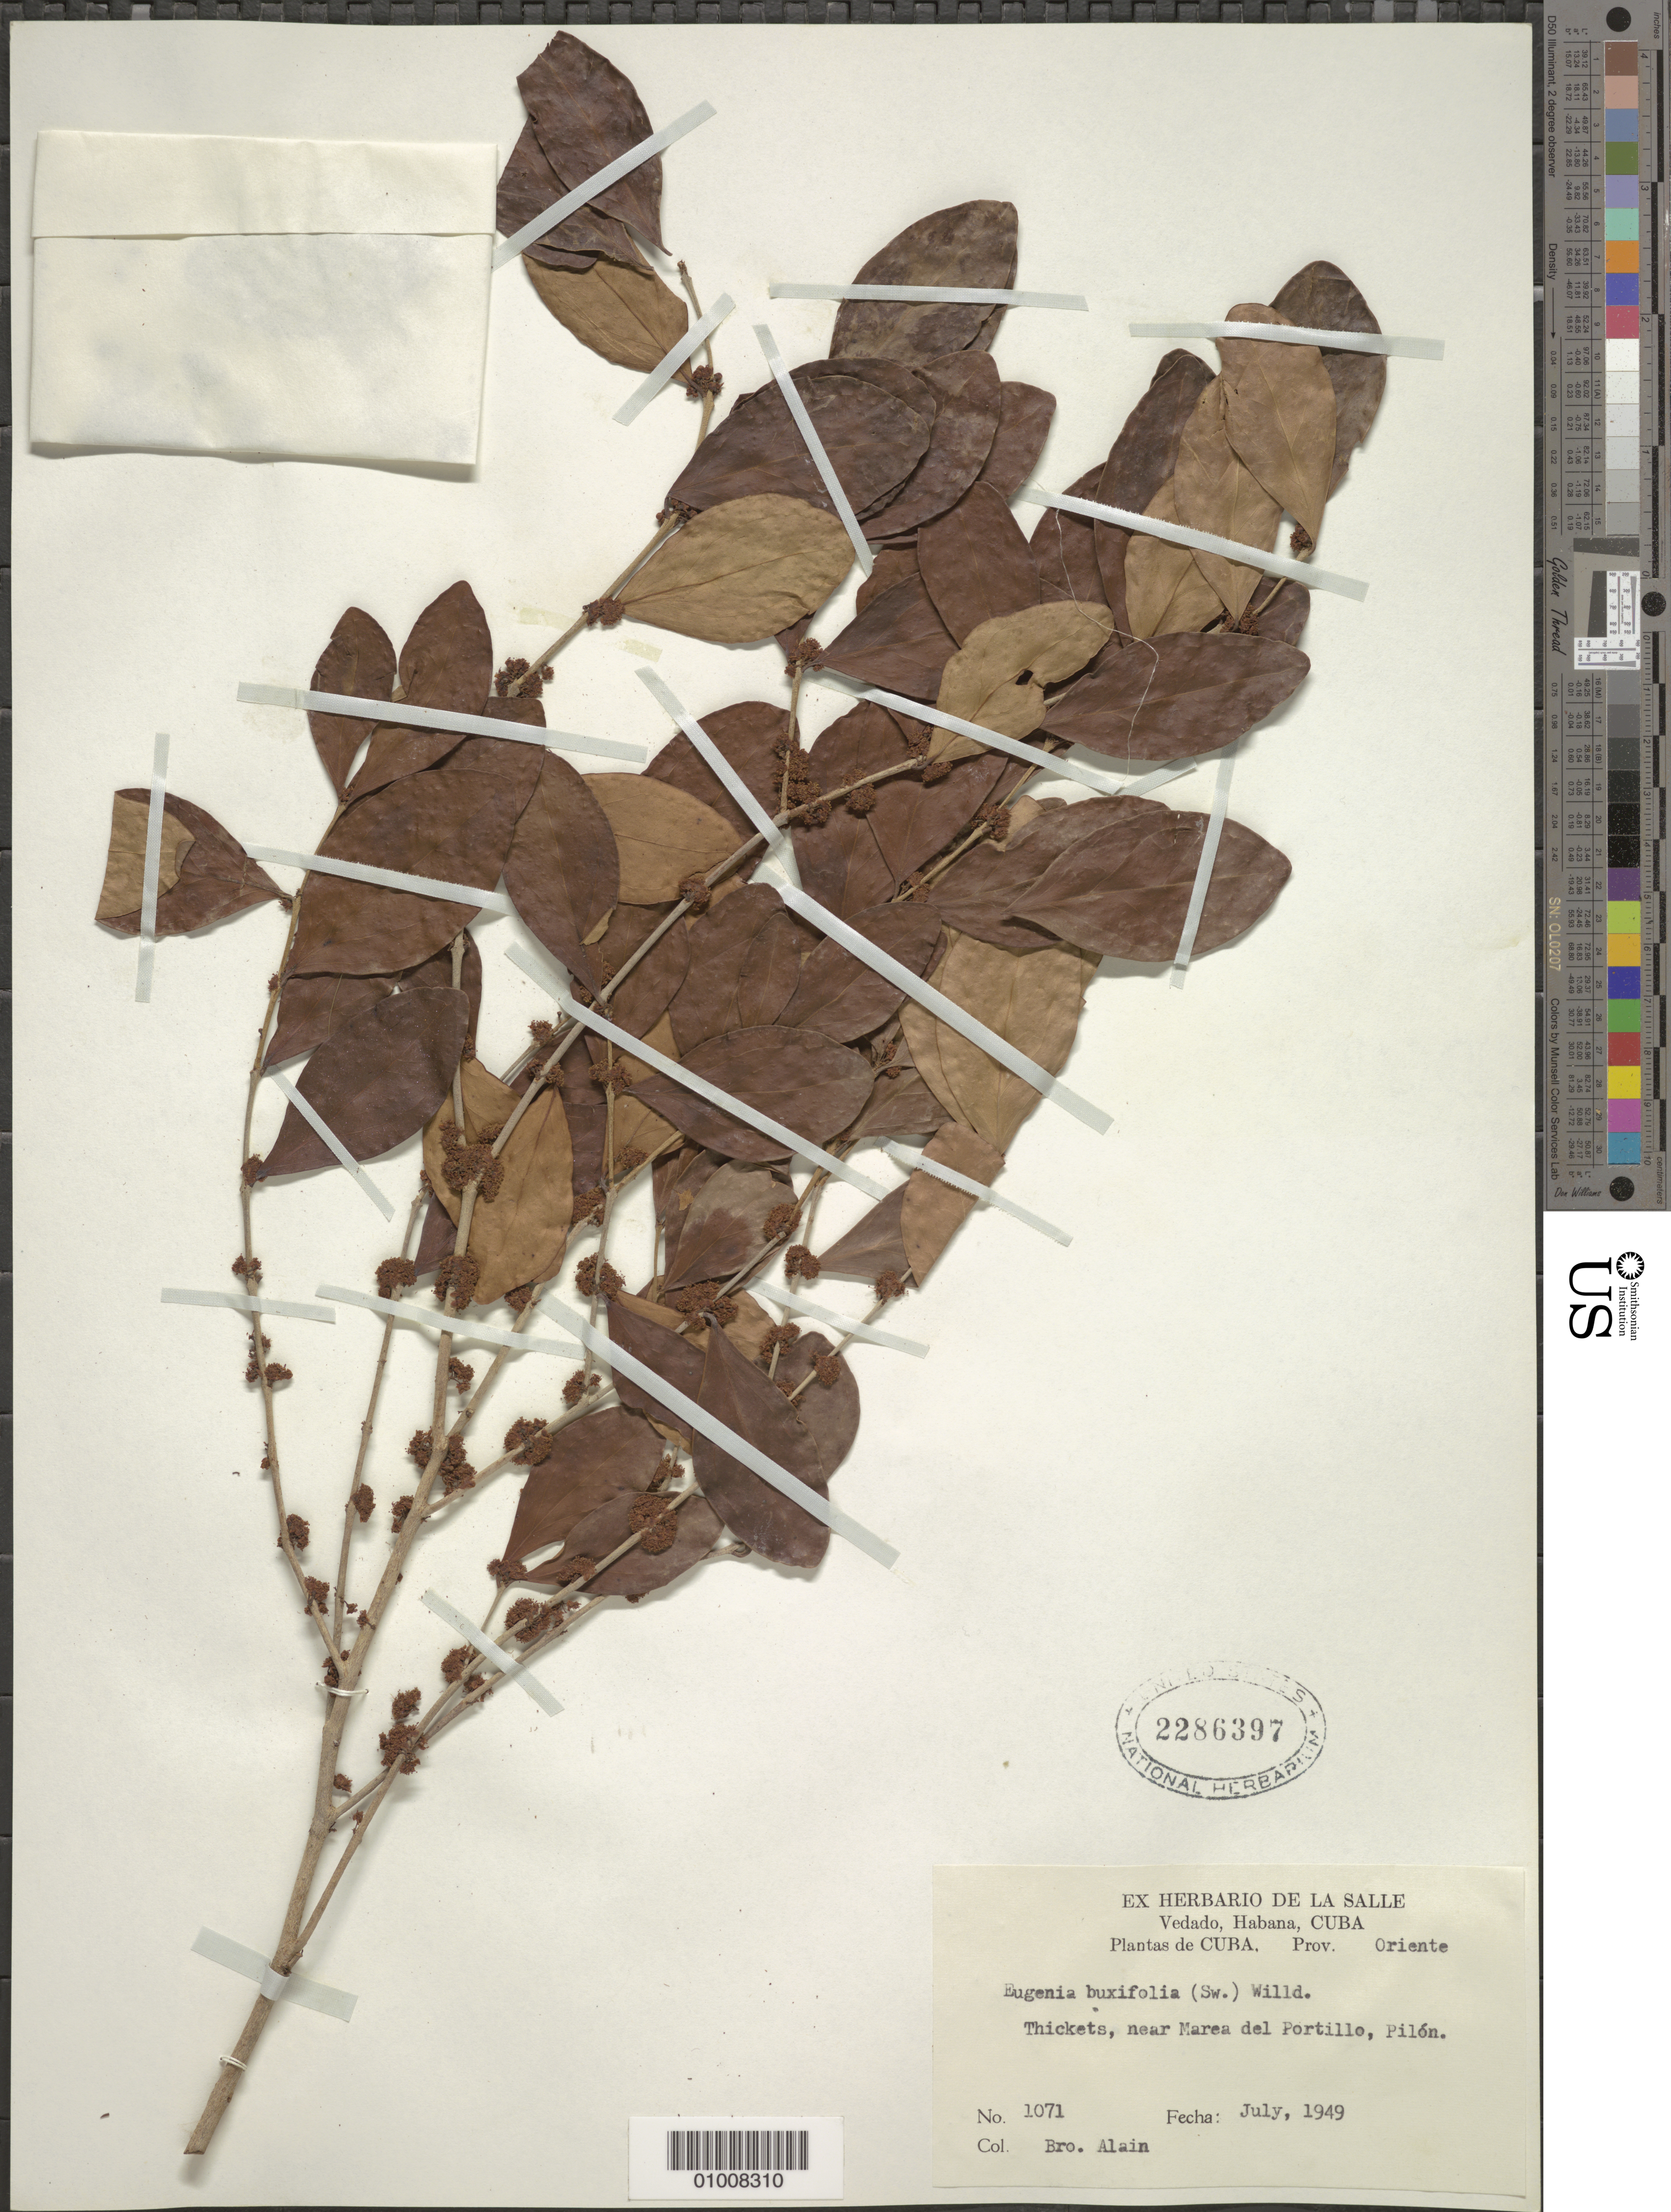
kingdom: Plantae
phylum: Tracheophyta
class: Magnoliopsida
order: Myrtales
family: Myrtaceae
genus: Eugenia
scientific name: Eugenia foetida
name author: Pers.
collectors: A. H. Liogier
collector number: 1071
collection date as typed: Jul 1949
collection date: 1949-07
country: Cuba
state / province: Oriente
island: Cuba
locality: Near Marea del Portillo, Pilón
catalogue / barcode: US 2286397